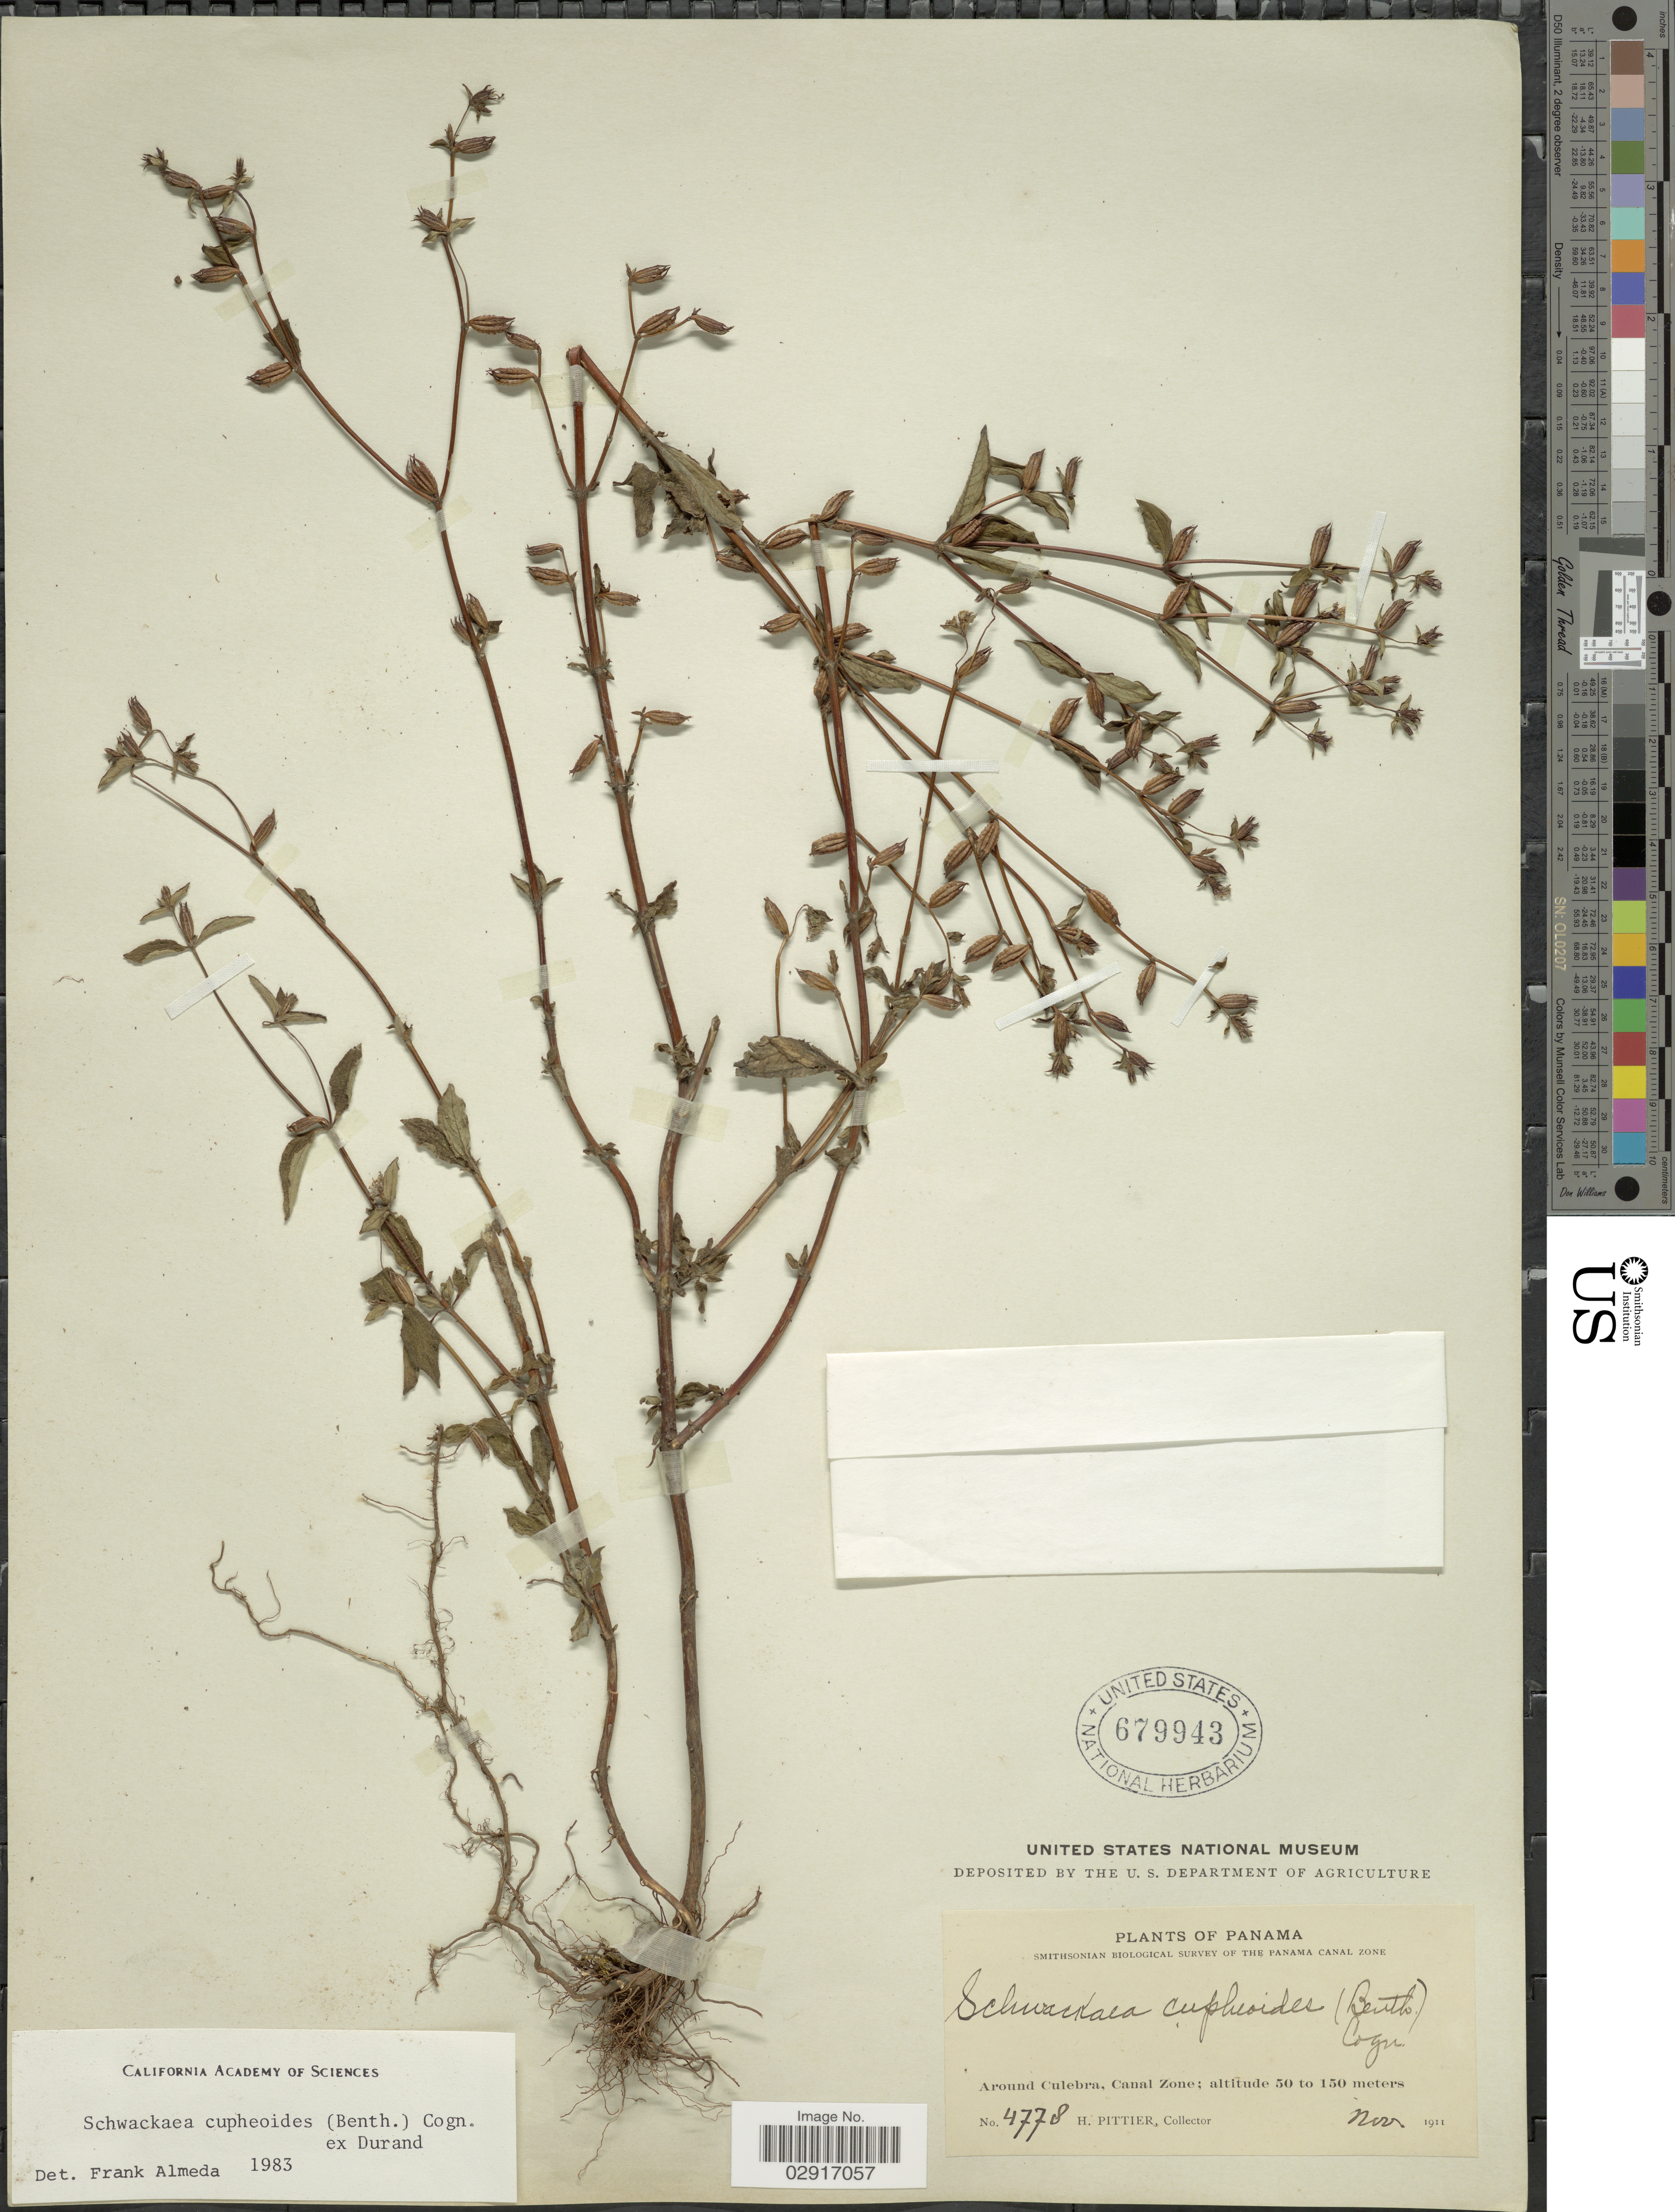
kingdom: Plantae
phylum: Tracheophyta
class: Magnoliopsida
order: Myrtales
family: Melastomataceae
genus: Schwackaea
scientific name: Schwackaea cupheoides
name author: (Benth.) Cogn.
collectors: H. F. Pittier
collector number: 4778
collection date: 1911-11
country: Panama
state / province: Colón / Panamá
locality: Around Culebra, Canal Zone.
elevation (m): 50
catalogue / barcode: US 679943